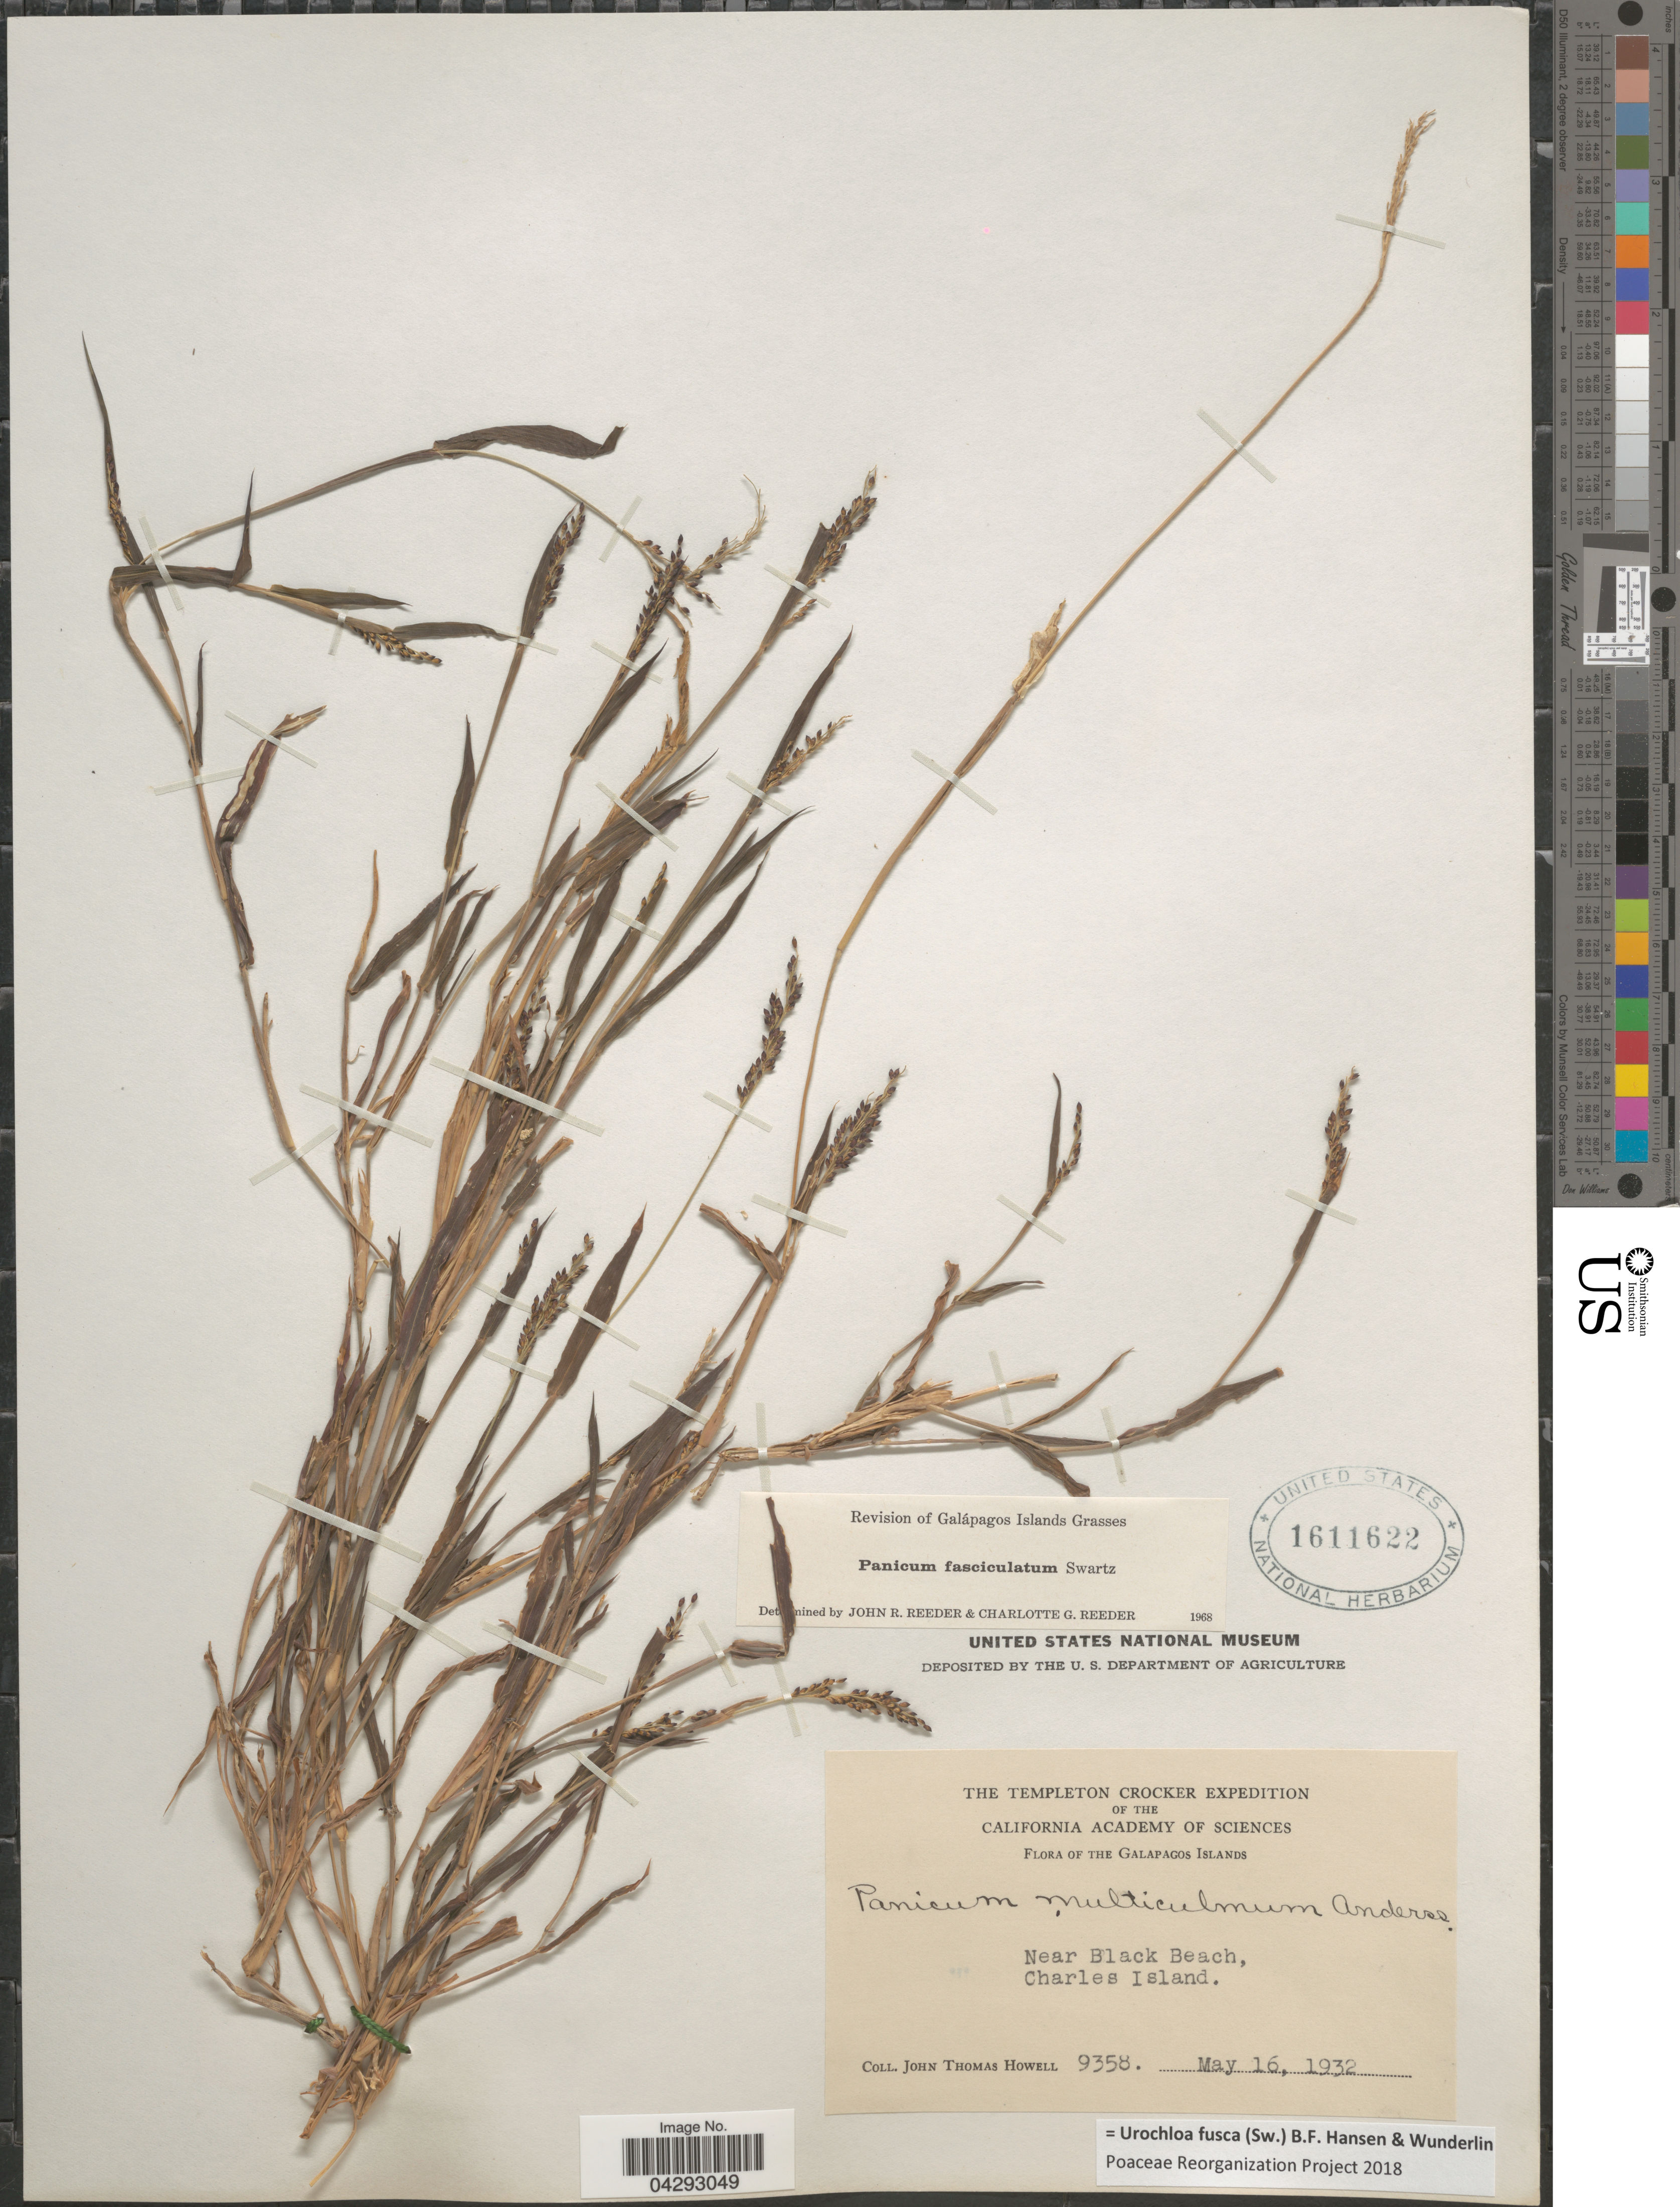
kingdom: Plantae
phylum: Tracheophyta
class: Liliopsida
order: Poales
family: Poaceae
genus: Urochloa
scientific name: Urochloa fusca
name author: (Sw.) B.F. Hansen & Wunderlin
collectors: J. T. Howell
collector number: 9358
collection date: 1932-05-16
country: Ecuador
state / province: Colón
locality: The Templeton Crocker Expedition of the California Academy of Sciences. The Galapagos Islands. Near Black Beach, Charles Island.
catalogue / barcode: US 1611622